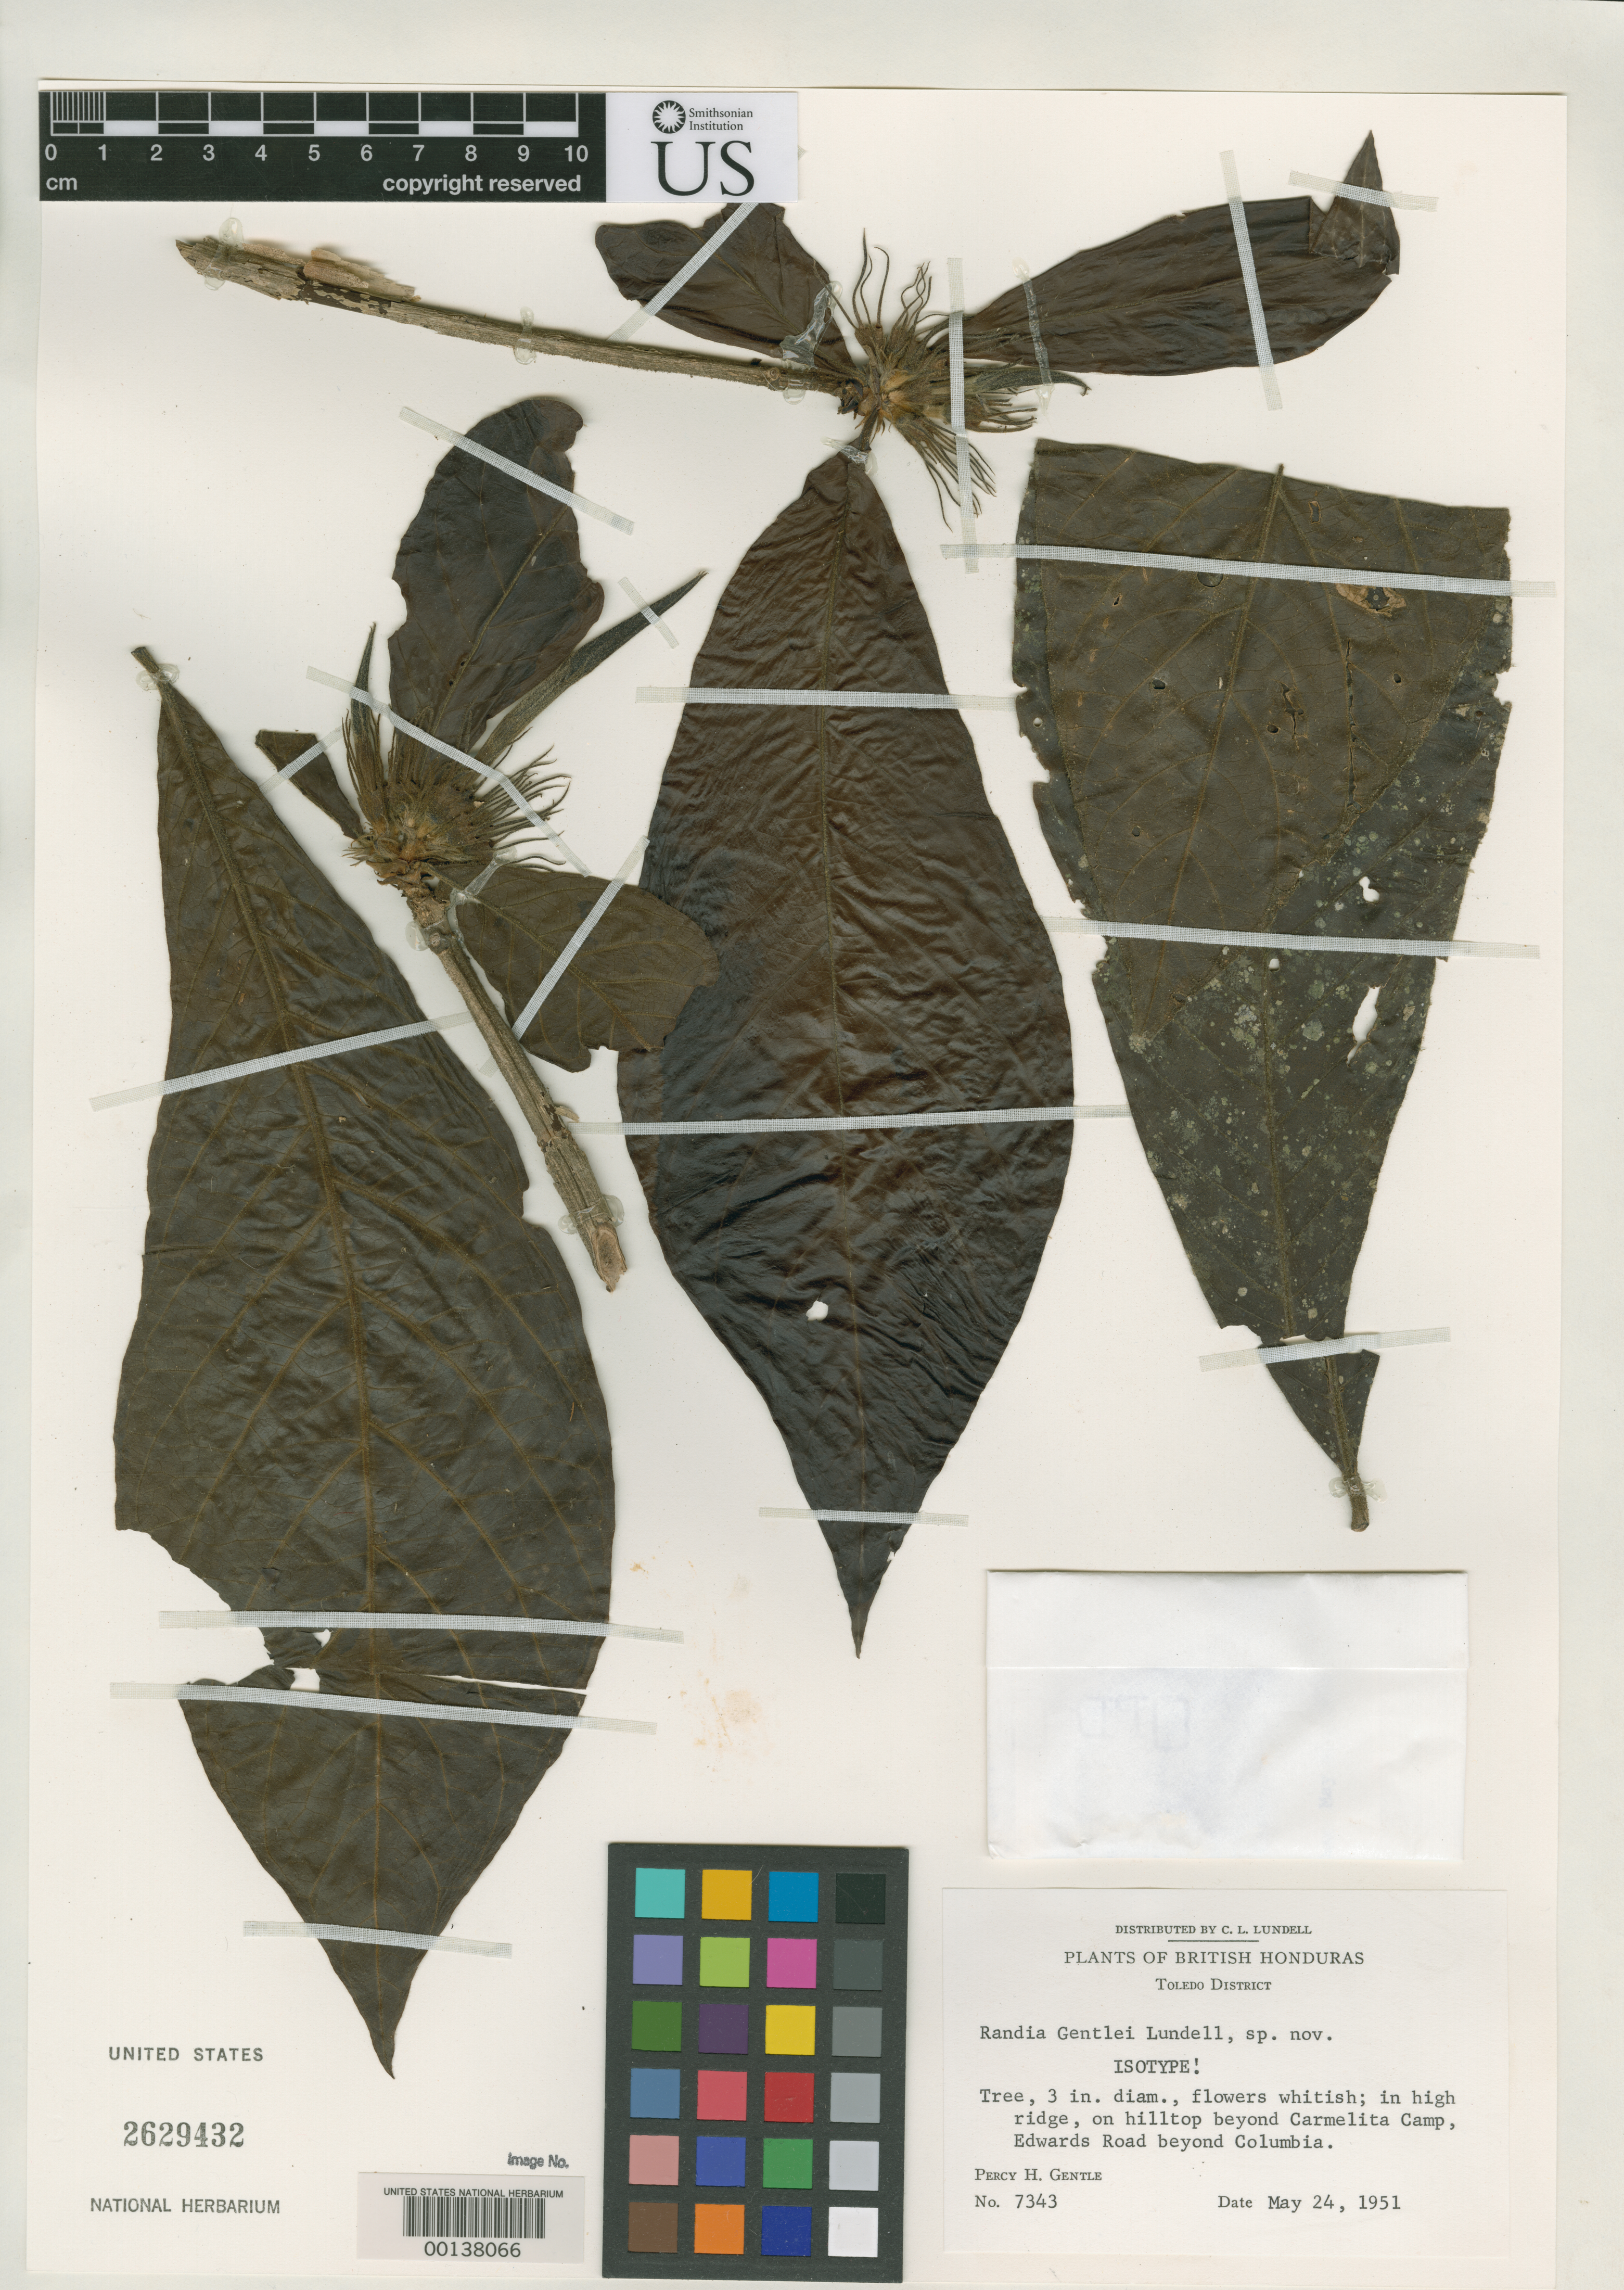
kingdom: Plantae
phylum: Tracheophyta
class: Magnoliopsida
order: Gentianales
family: Rubiaceae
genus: Randia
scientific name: Randia gentlei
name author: Lundell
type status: Isotype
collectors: E. Contreras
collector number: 7343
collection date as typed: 24 May 1951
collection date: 1951-05-24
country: Belize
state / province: Toledo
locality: Carmelita camp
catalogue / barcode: US 2629432